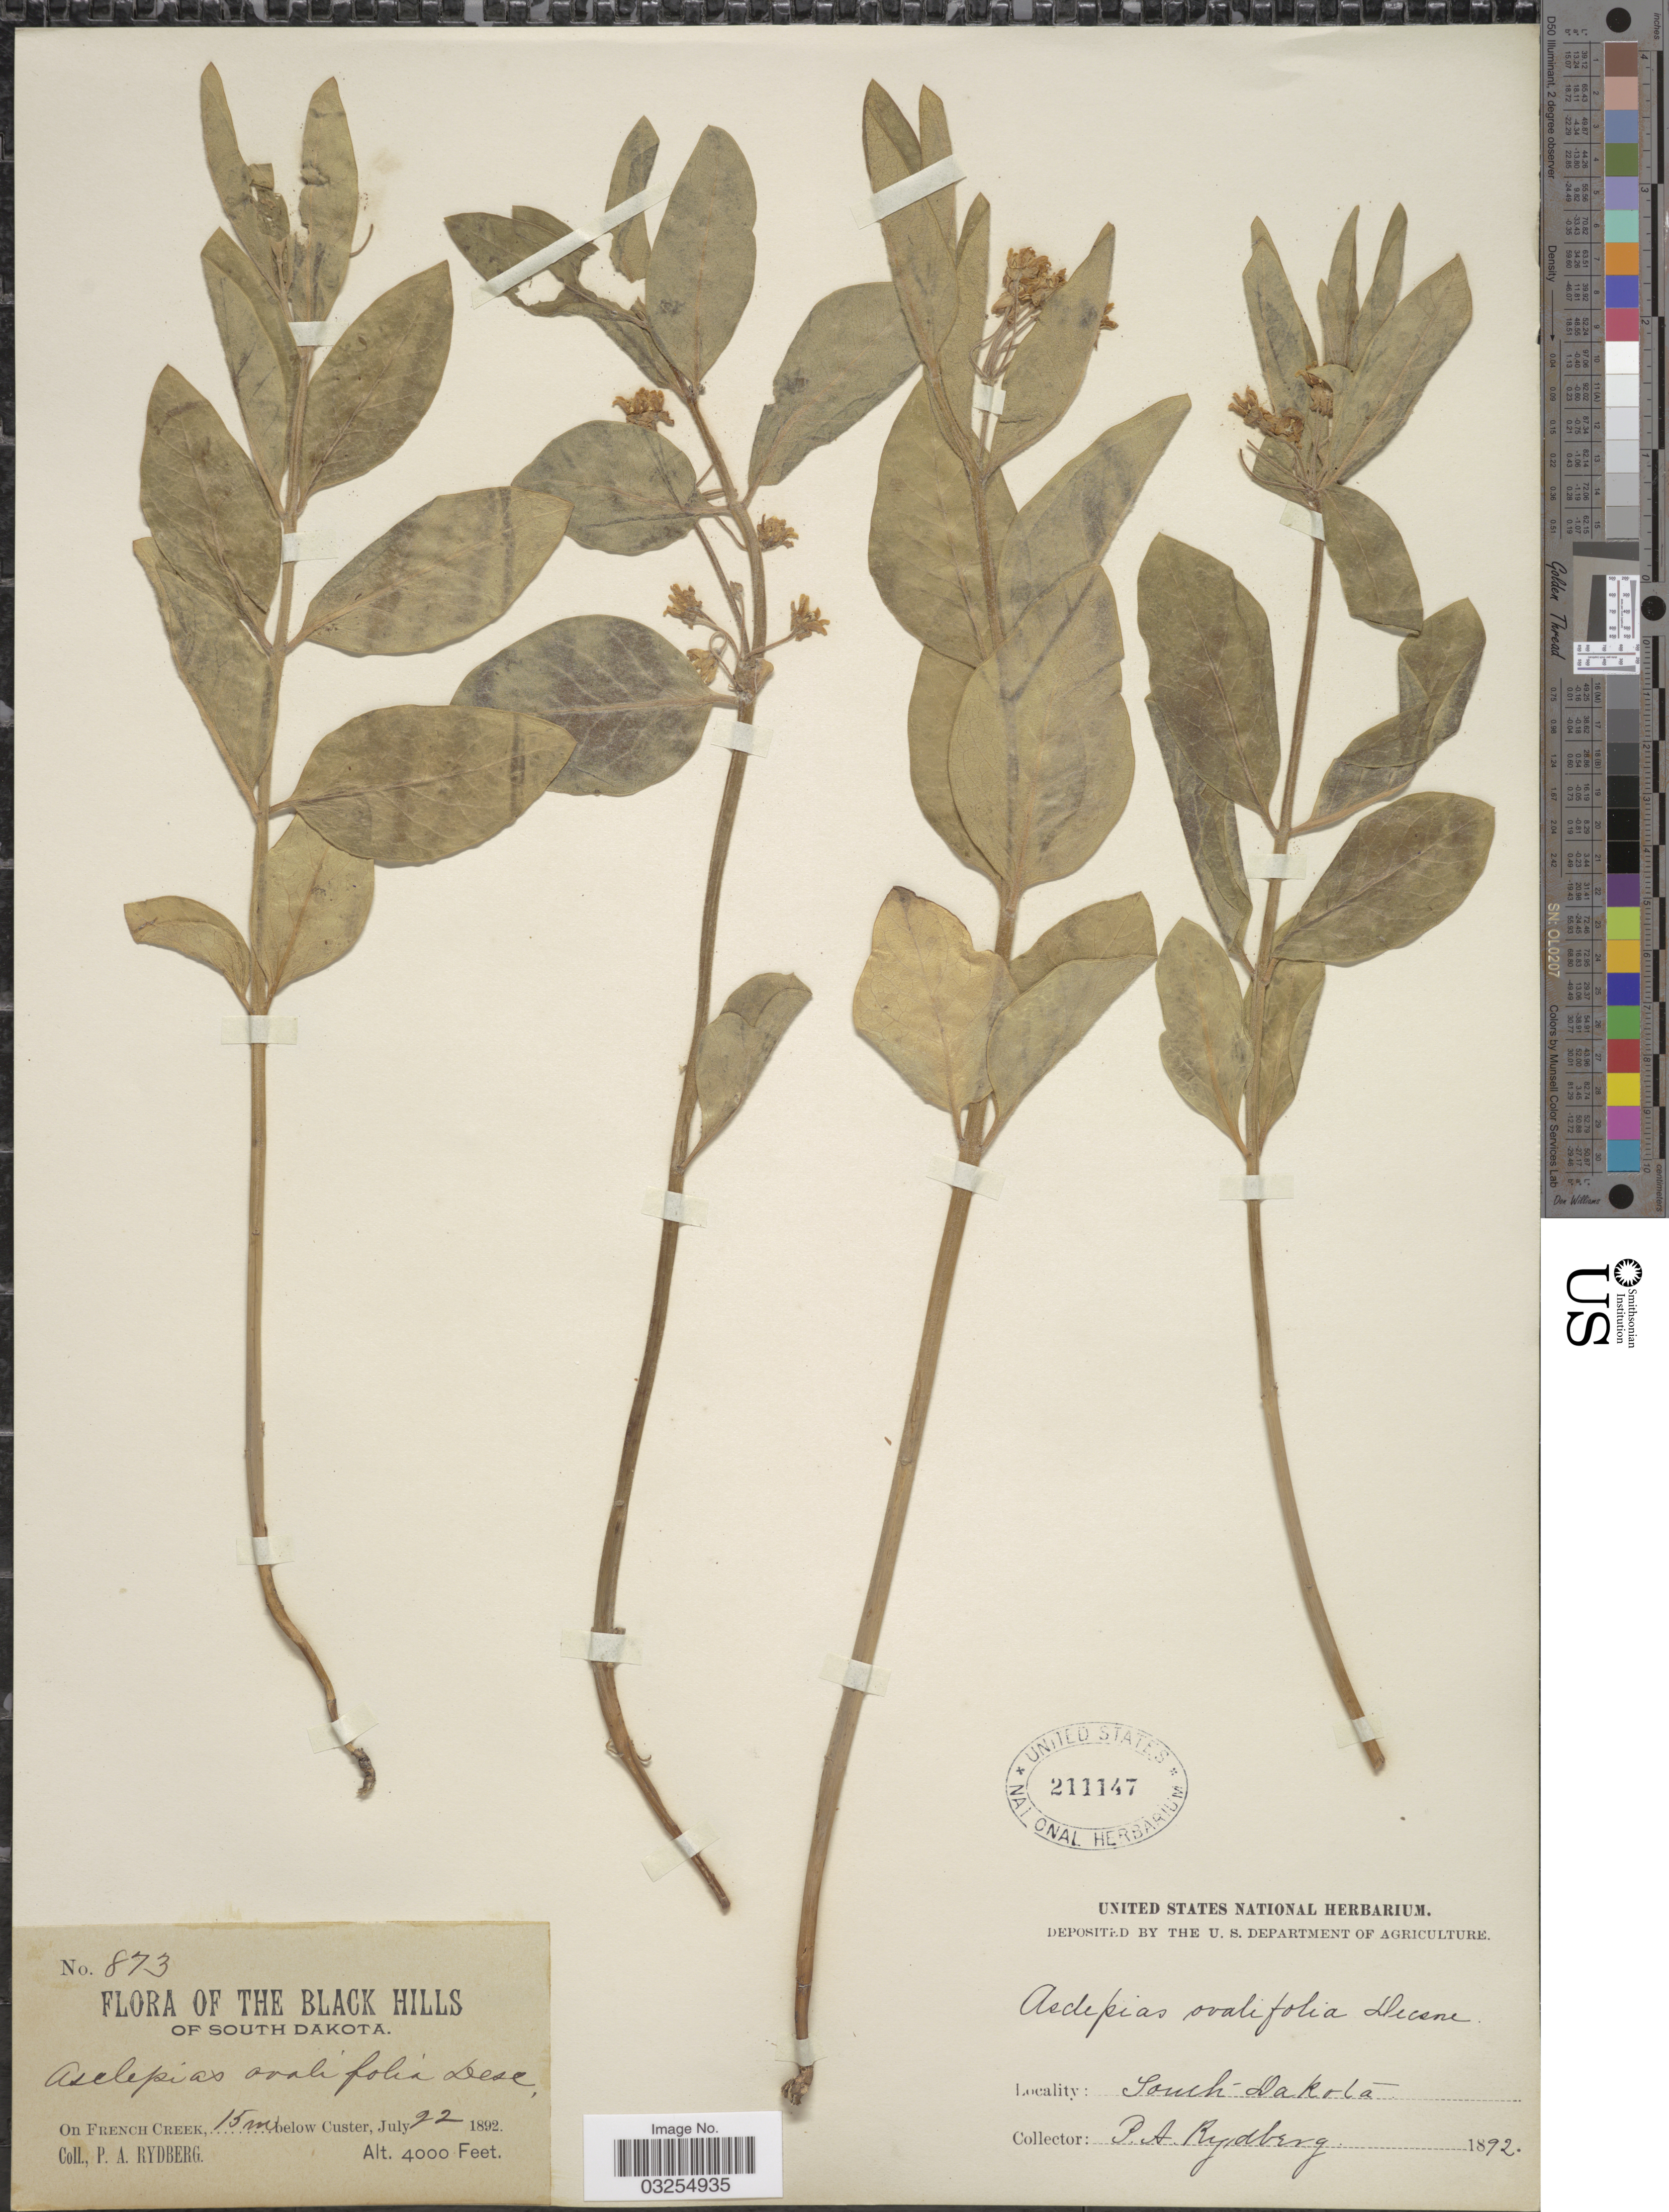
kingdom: Plantae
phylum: Tracheophyta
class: Magnoliopsida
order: Gentianales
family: Apocynaceae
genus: Asclepias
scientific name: Asclepias ovalifolia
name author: Decne.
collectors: P. A. Rydberg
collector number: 873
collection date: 1892-07-22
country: United States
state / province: South Dakota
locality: The Black Hills. On French Creek, 15 m below Custer.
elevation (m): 1219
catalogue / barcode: US 211147